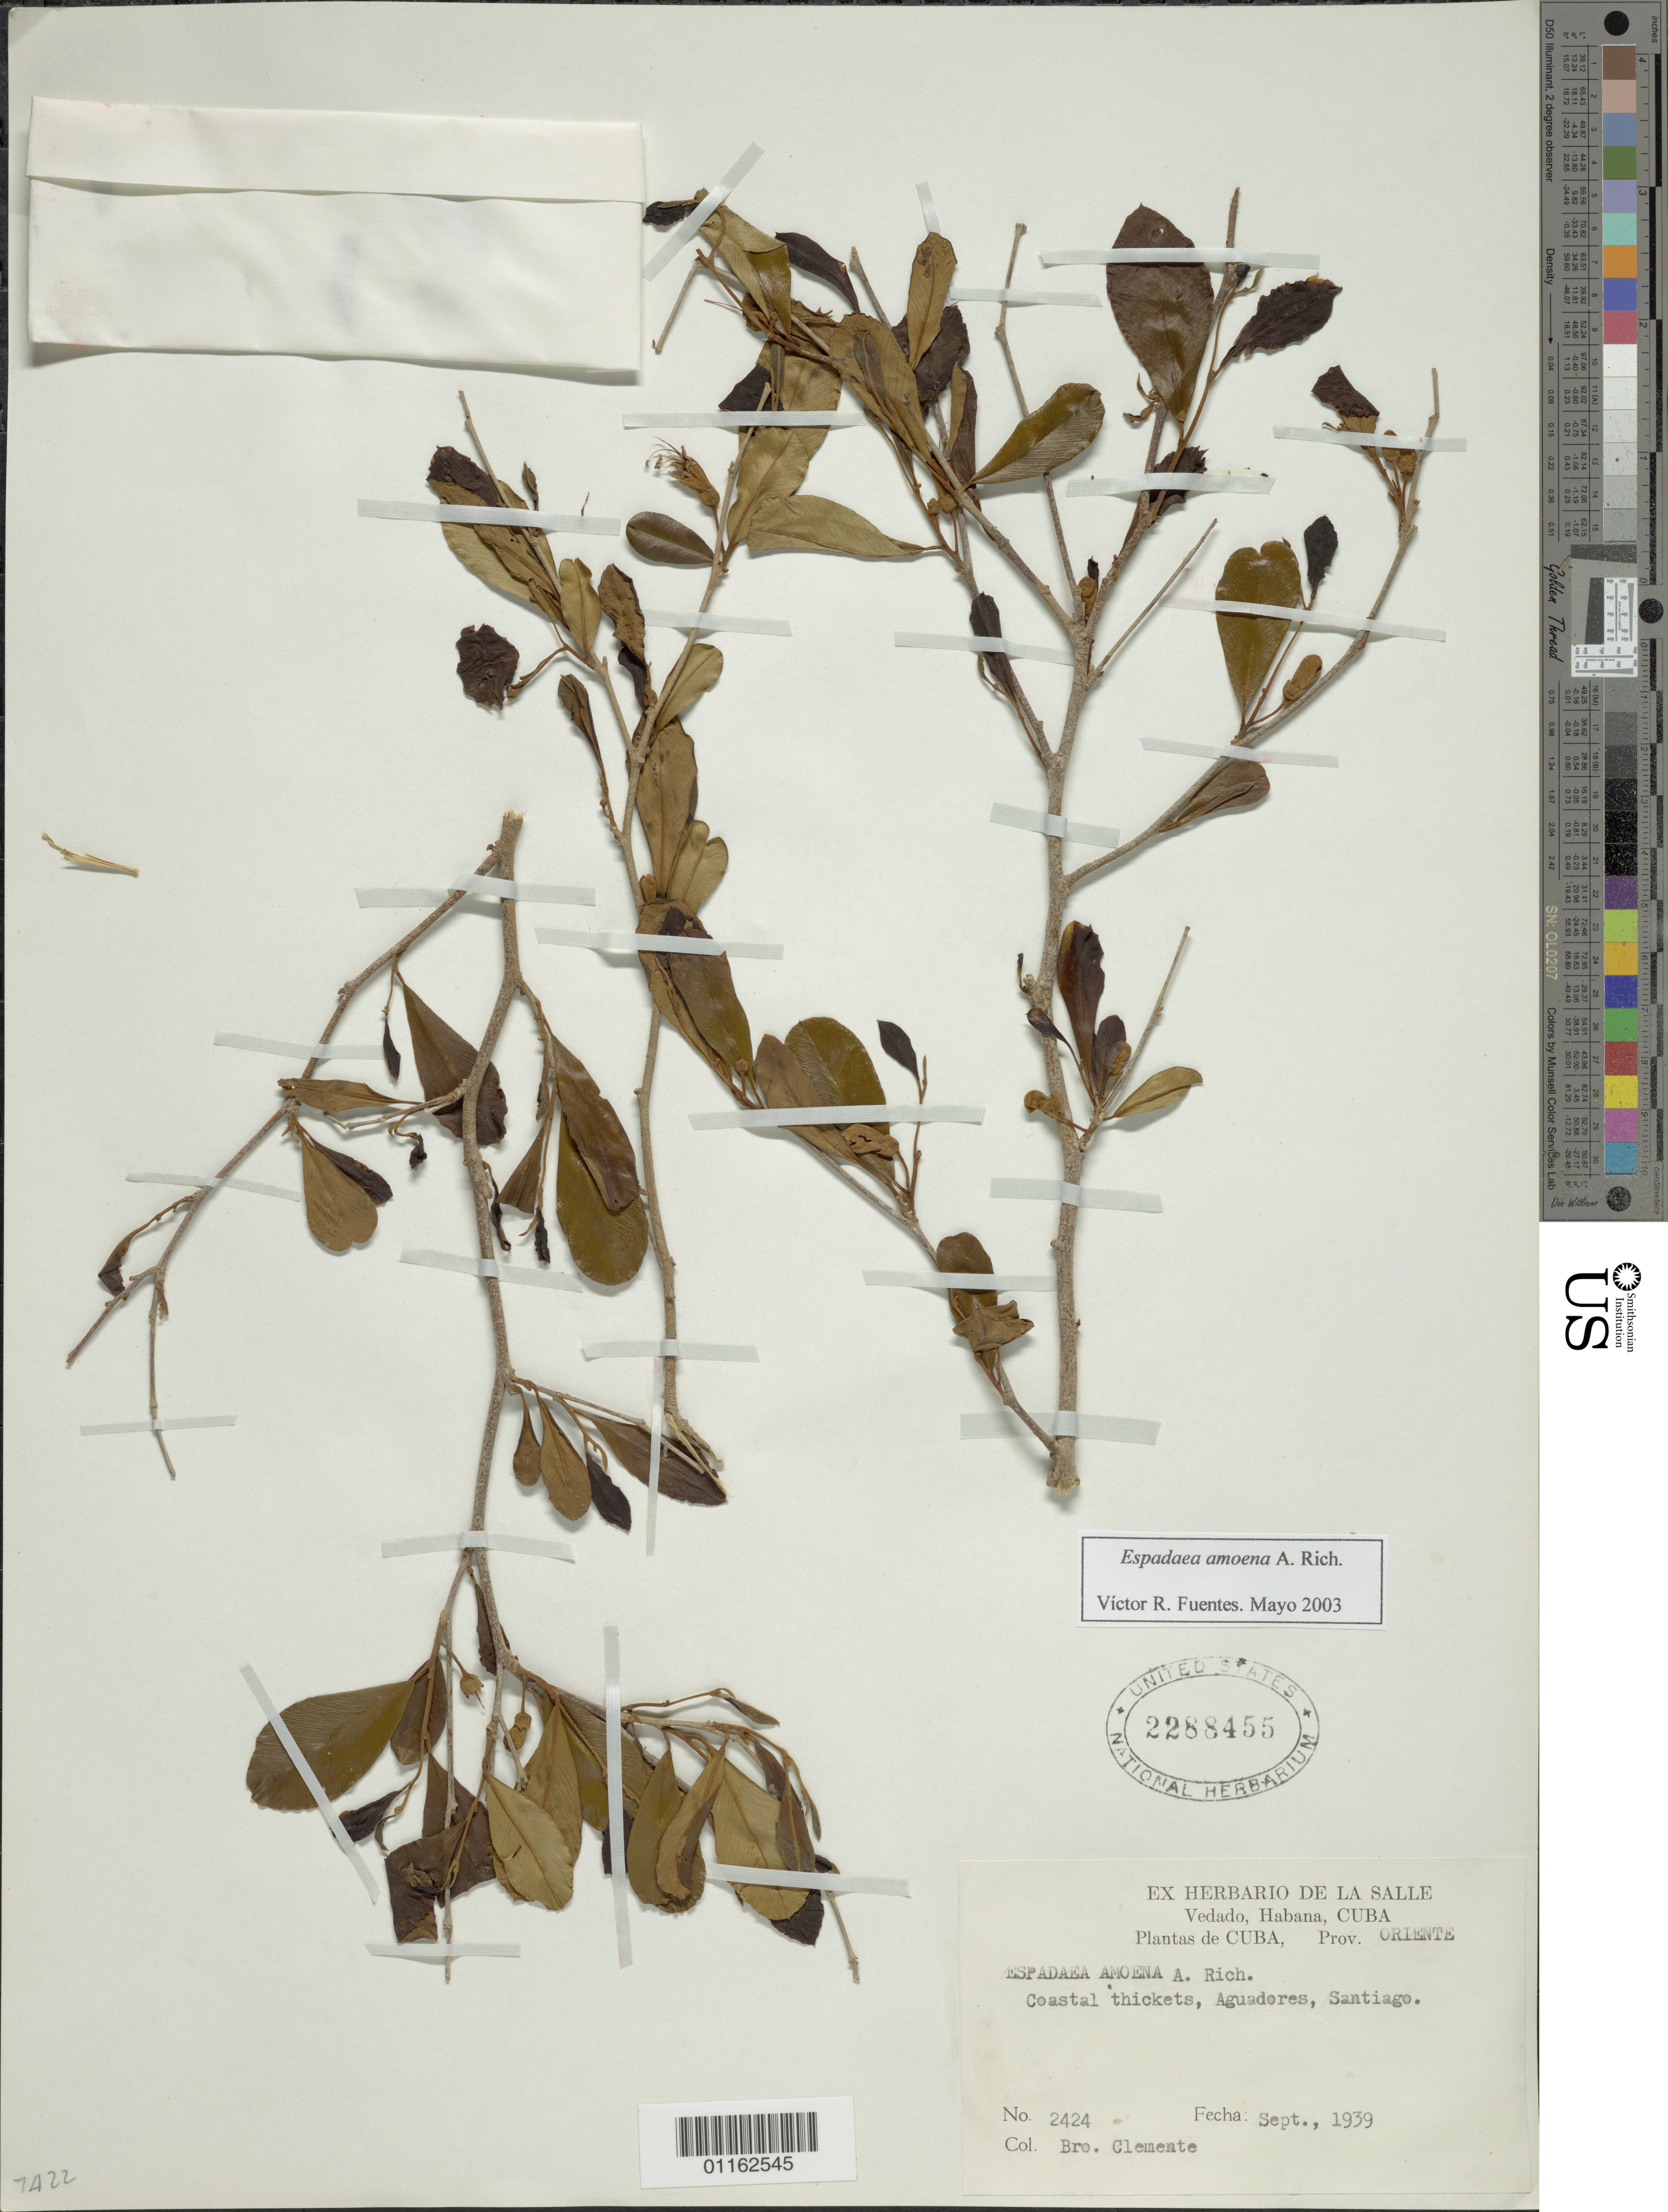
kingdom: Plantae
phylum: Tracheophyta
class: Magnoliopsida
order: Solanales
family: Solanaceae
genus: Espadaea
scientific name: Espadaea amoena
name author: A. Rich.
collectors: Bro. Clemente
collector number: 2424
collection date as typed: Sep 1939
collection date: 1939-09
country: Cuba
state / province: Oriente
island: Cuba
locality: Vedado, Habana. Coastal thickets, Aguadores, Santiago.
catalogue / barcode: US 2288455